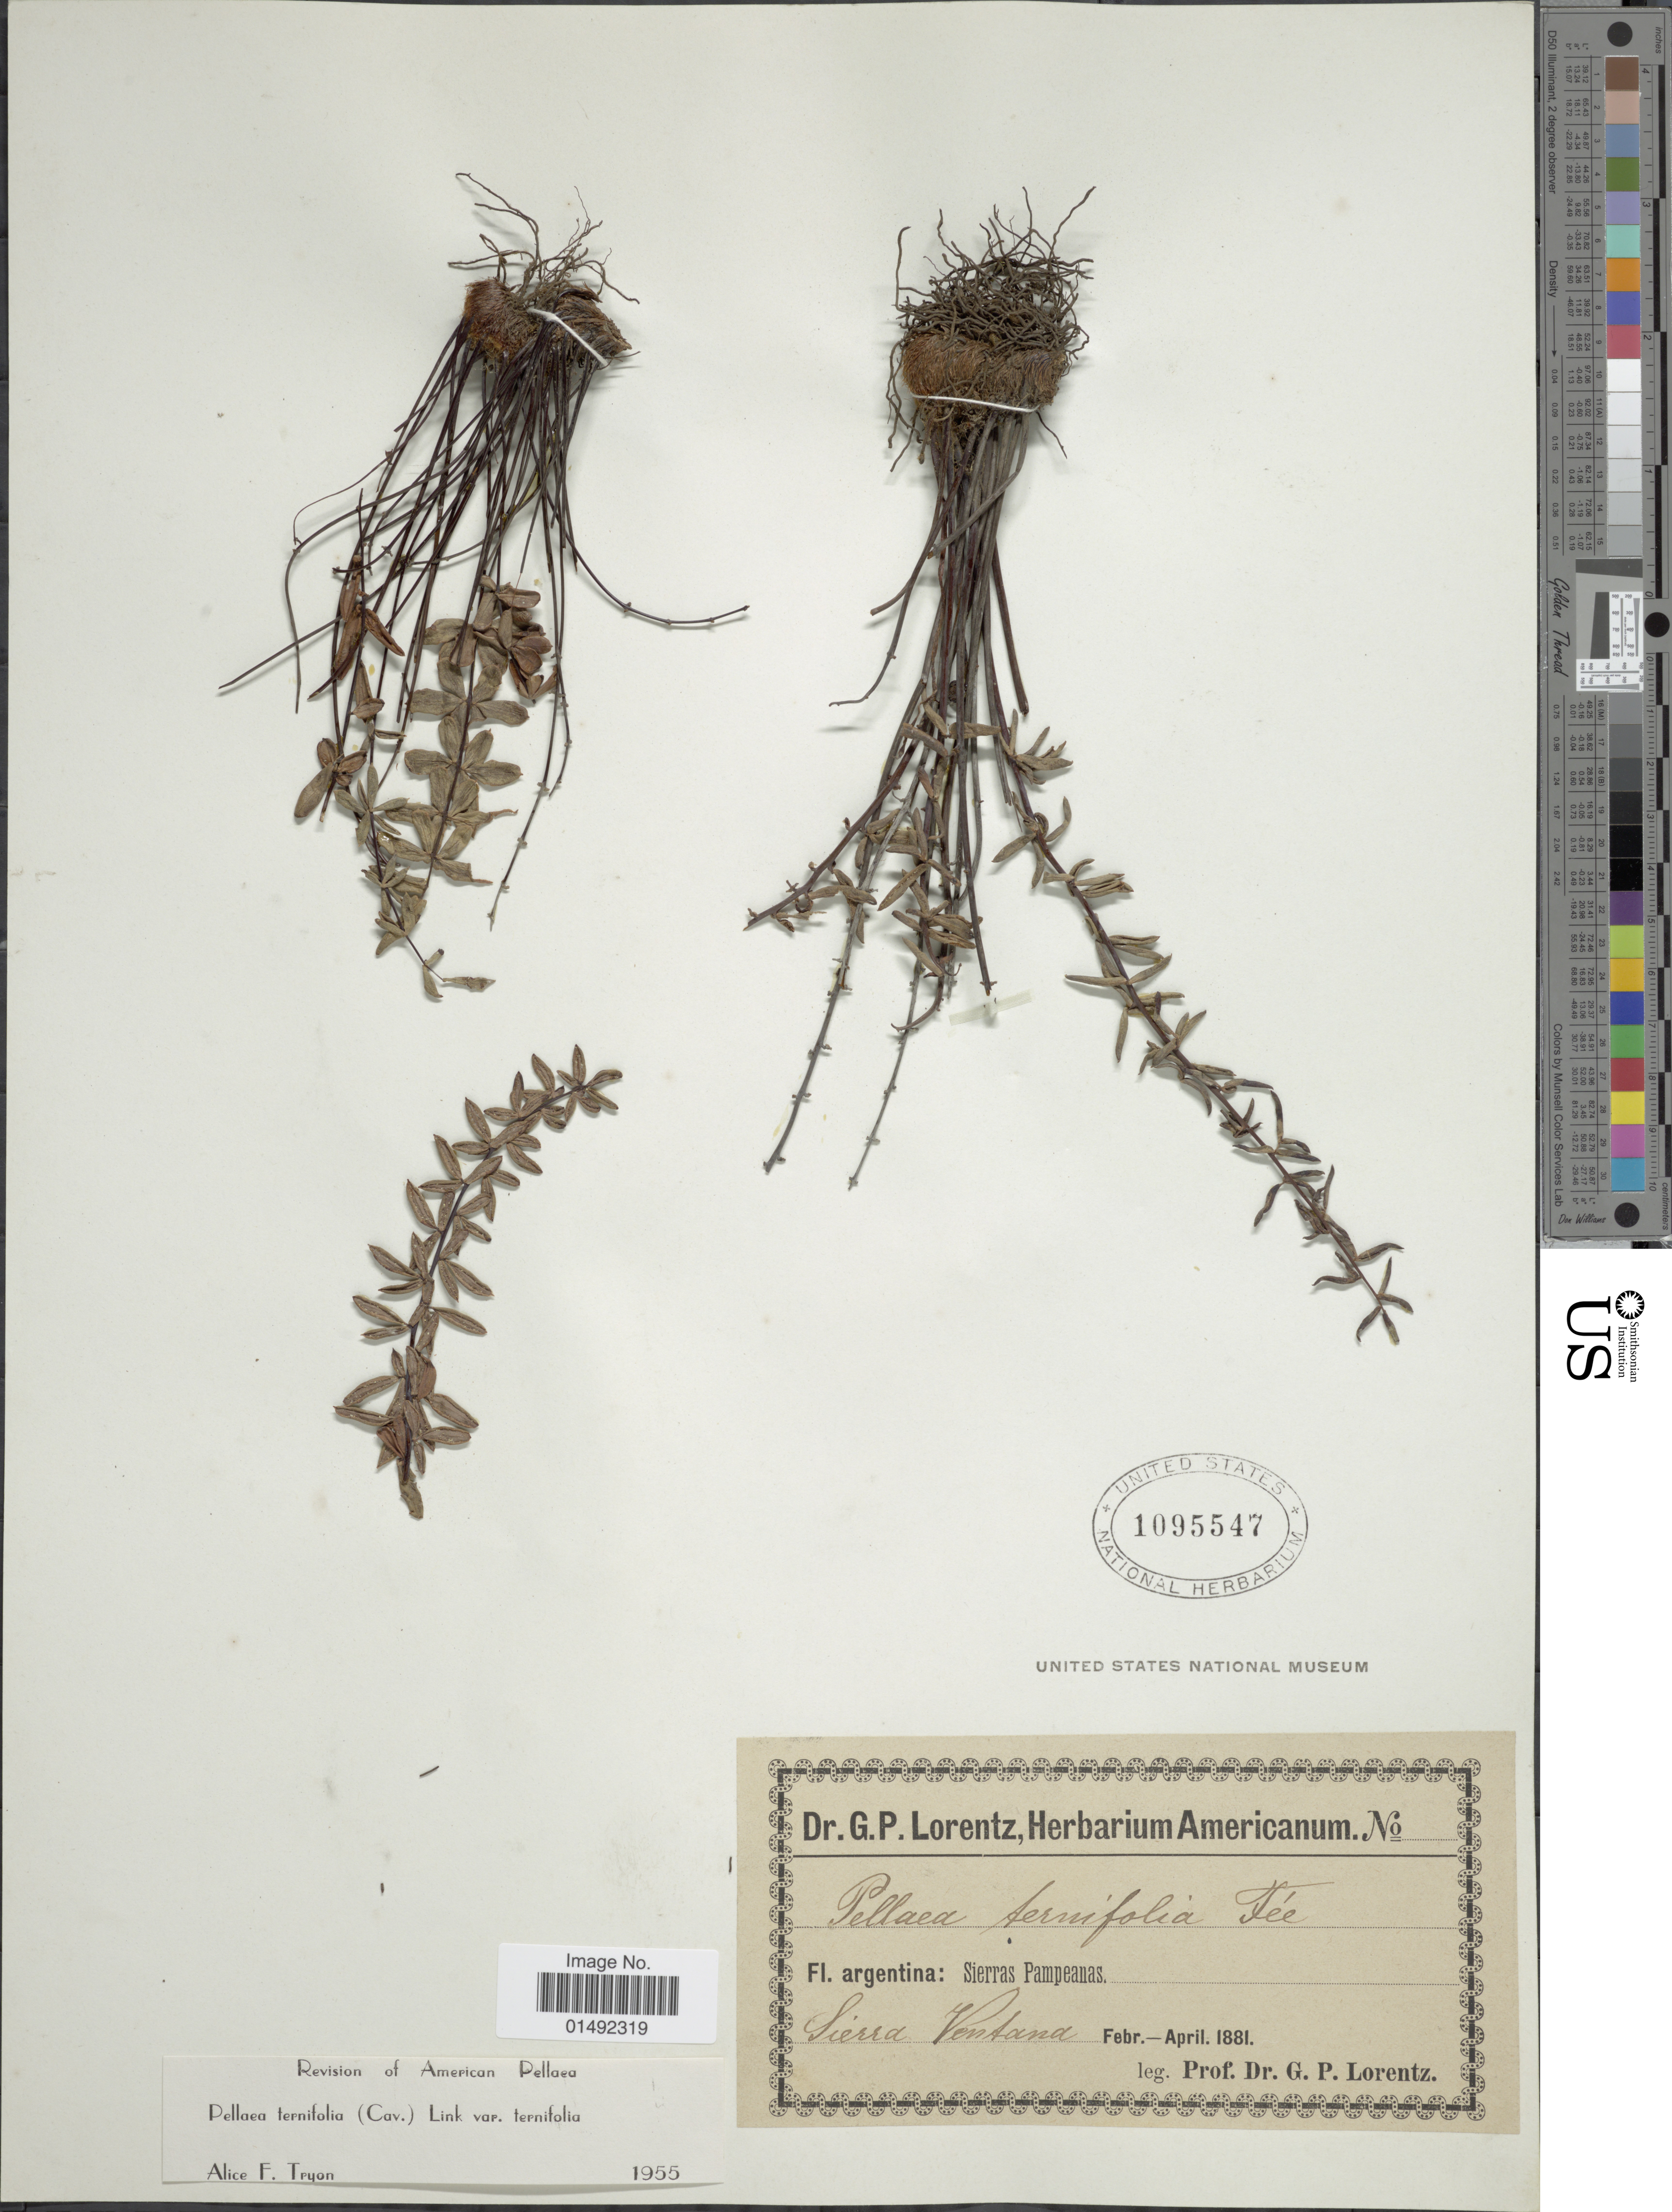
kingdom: Plantae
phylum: Tracheophyta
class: Polypodiopsida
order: Polypodiales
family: Pteridaceae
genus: Pellaea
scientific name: Pellaea ternifolia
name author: (Cav.) Link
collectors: P. G. Lorentz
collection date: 1881-02/1881-04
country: Argentina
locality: Sierra Pampeanas, Sierra Ventana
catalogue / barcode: US 1095547